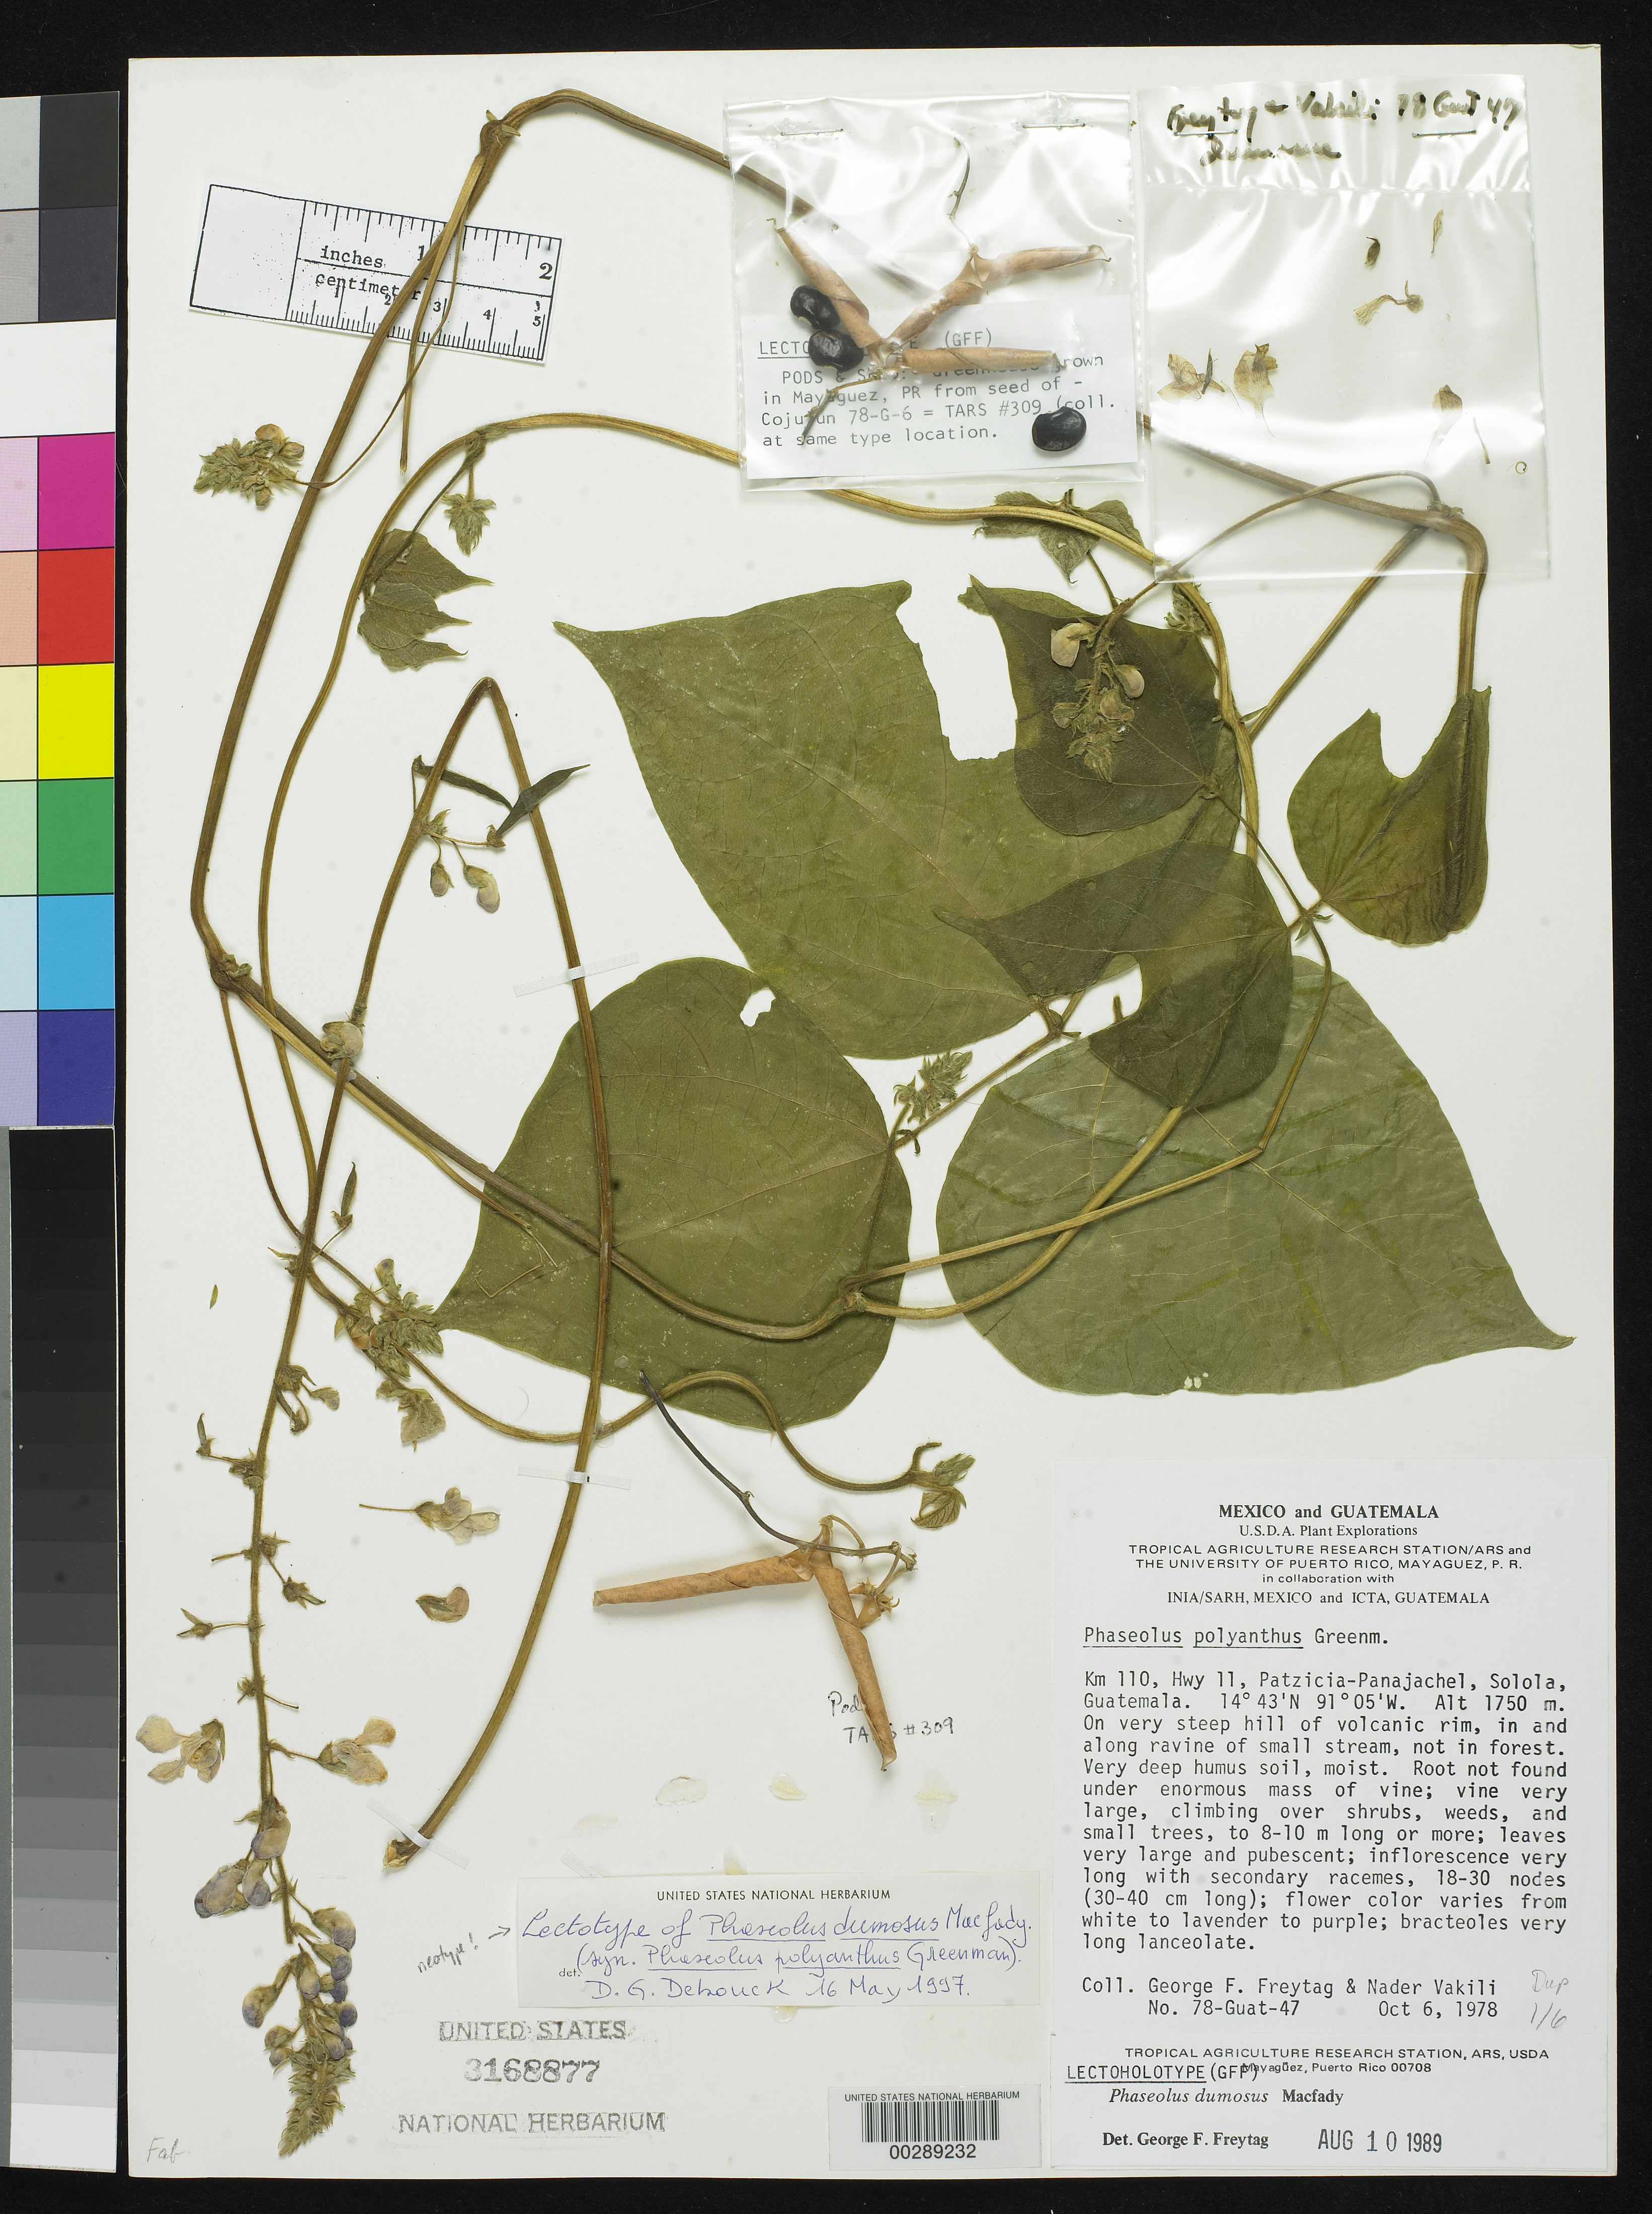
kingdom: Plantae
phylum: Tracheophyta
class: Magnoliopsida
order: Fabales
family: Fabaceae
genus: Phaseolus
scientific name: Phaseolus dumosus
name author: Macfad.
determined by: Debouck, D. G.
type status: Neotype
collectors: G. F. Freytag & N. Vakili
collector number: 78-Guat-47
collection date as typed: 06 Oct 1978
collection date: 1978-10-06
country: Guatemala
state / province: Sololá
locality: Km 110, Hwy 11, Patzicia-Panajachel, Solola, Guatemala.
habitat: On very steep hill of volcanic rim, in and along ravine of small stream, not in forest. Very deep humus soil, moist.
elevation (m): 1750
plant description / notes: Annotated as "lectoholotype" by Freytag (1989) and "lectotype" by Debouck (1997) but correctly published as neotype.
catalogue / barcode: US 3168877